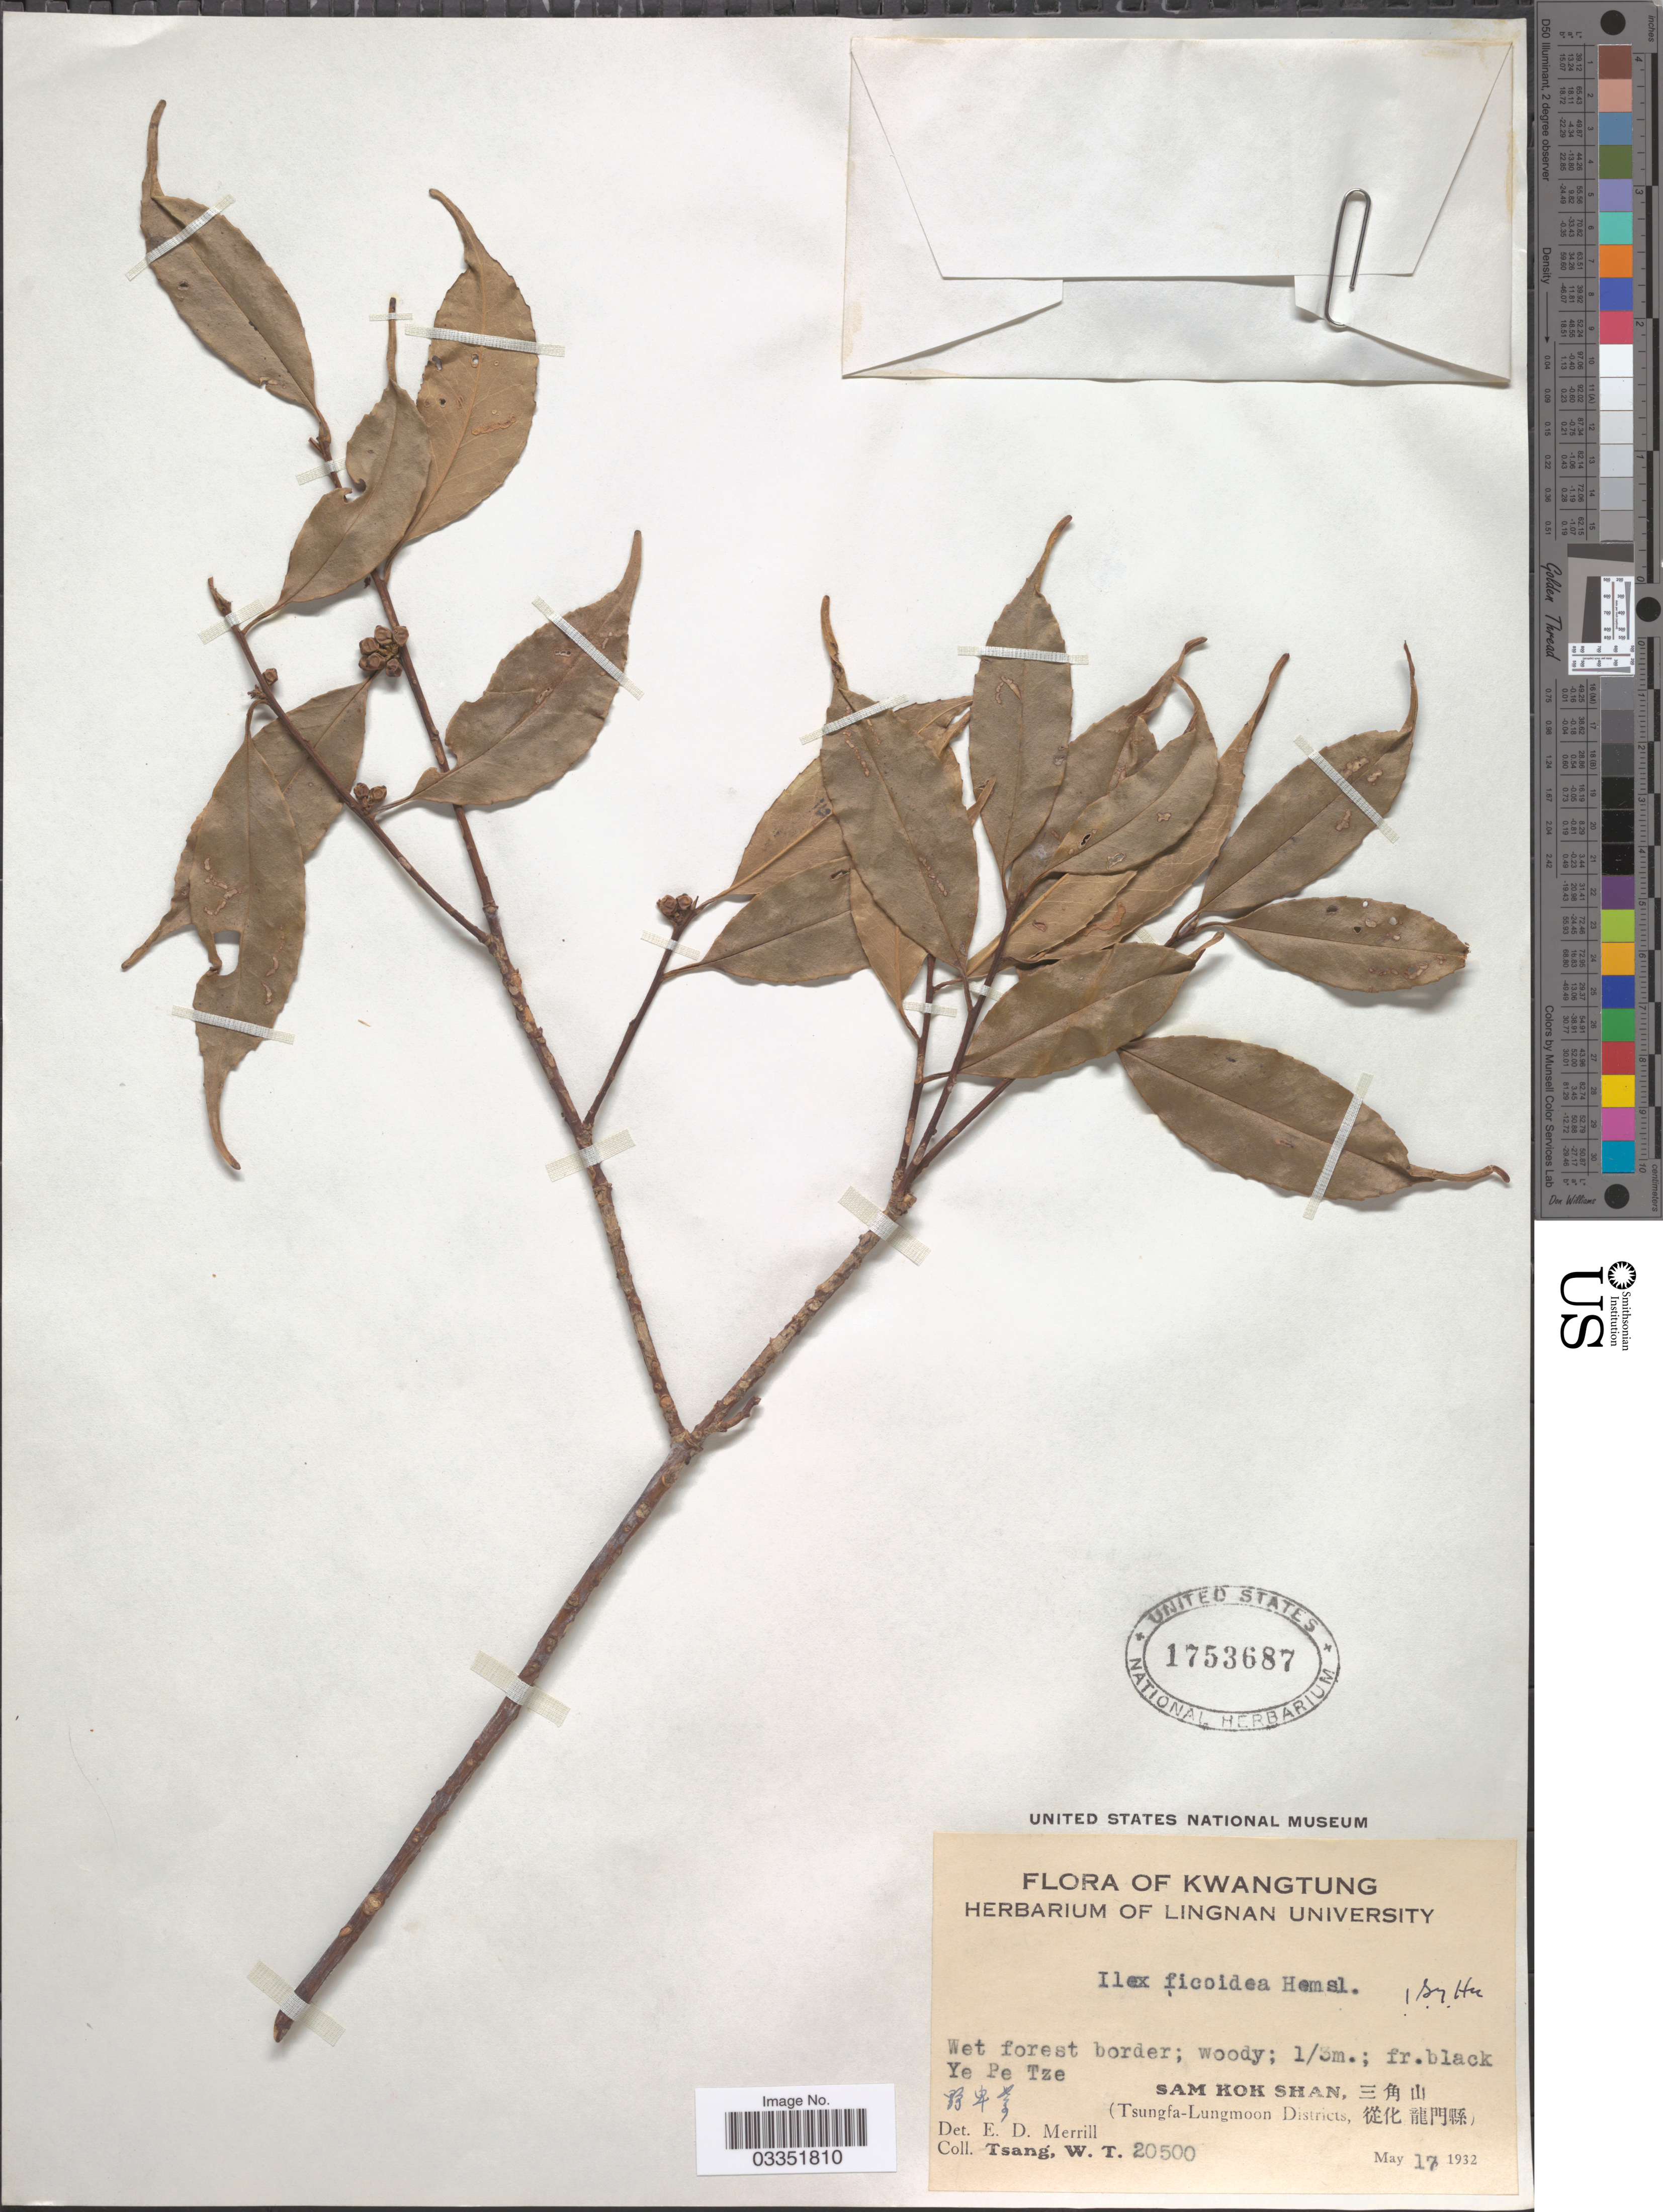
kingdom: Plantae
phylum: Tracheophyta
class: Magnoliopsida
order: Aquifoliales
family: Aquifoliaceae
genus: Ilex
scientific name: Ilex ficoidea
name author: Hemsl.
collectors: W. T. Tsang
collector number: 20500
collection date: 1932-05-17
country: China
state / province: Guangdong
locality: Kwangtung. Sam Kok Shan, X. (Tsungfa-Lungmoon Districts, X).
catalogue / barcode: US 1753687